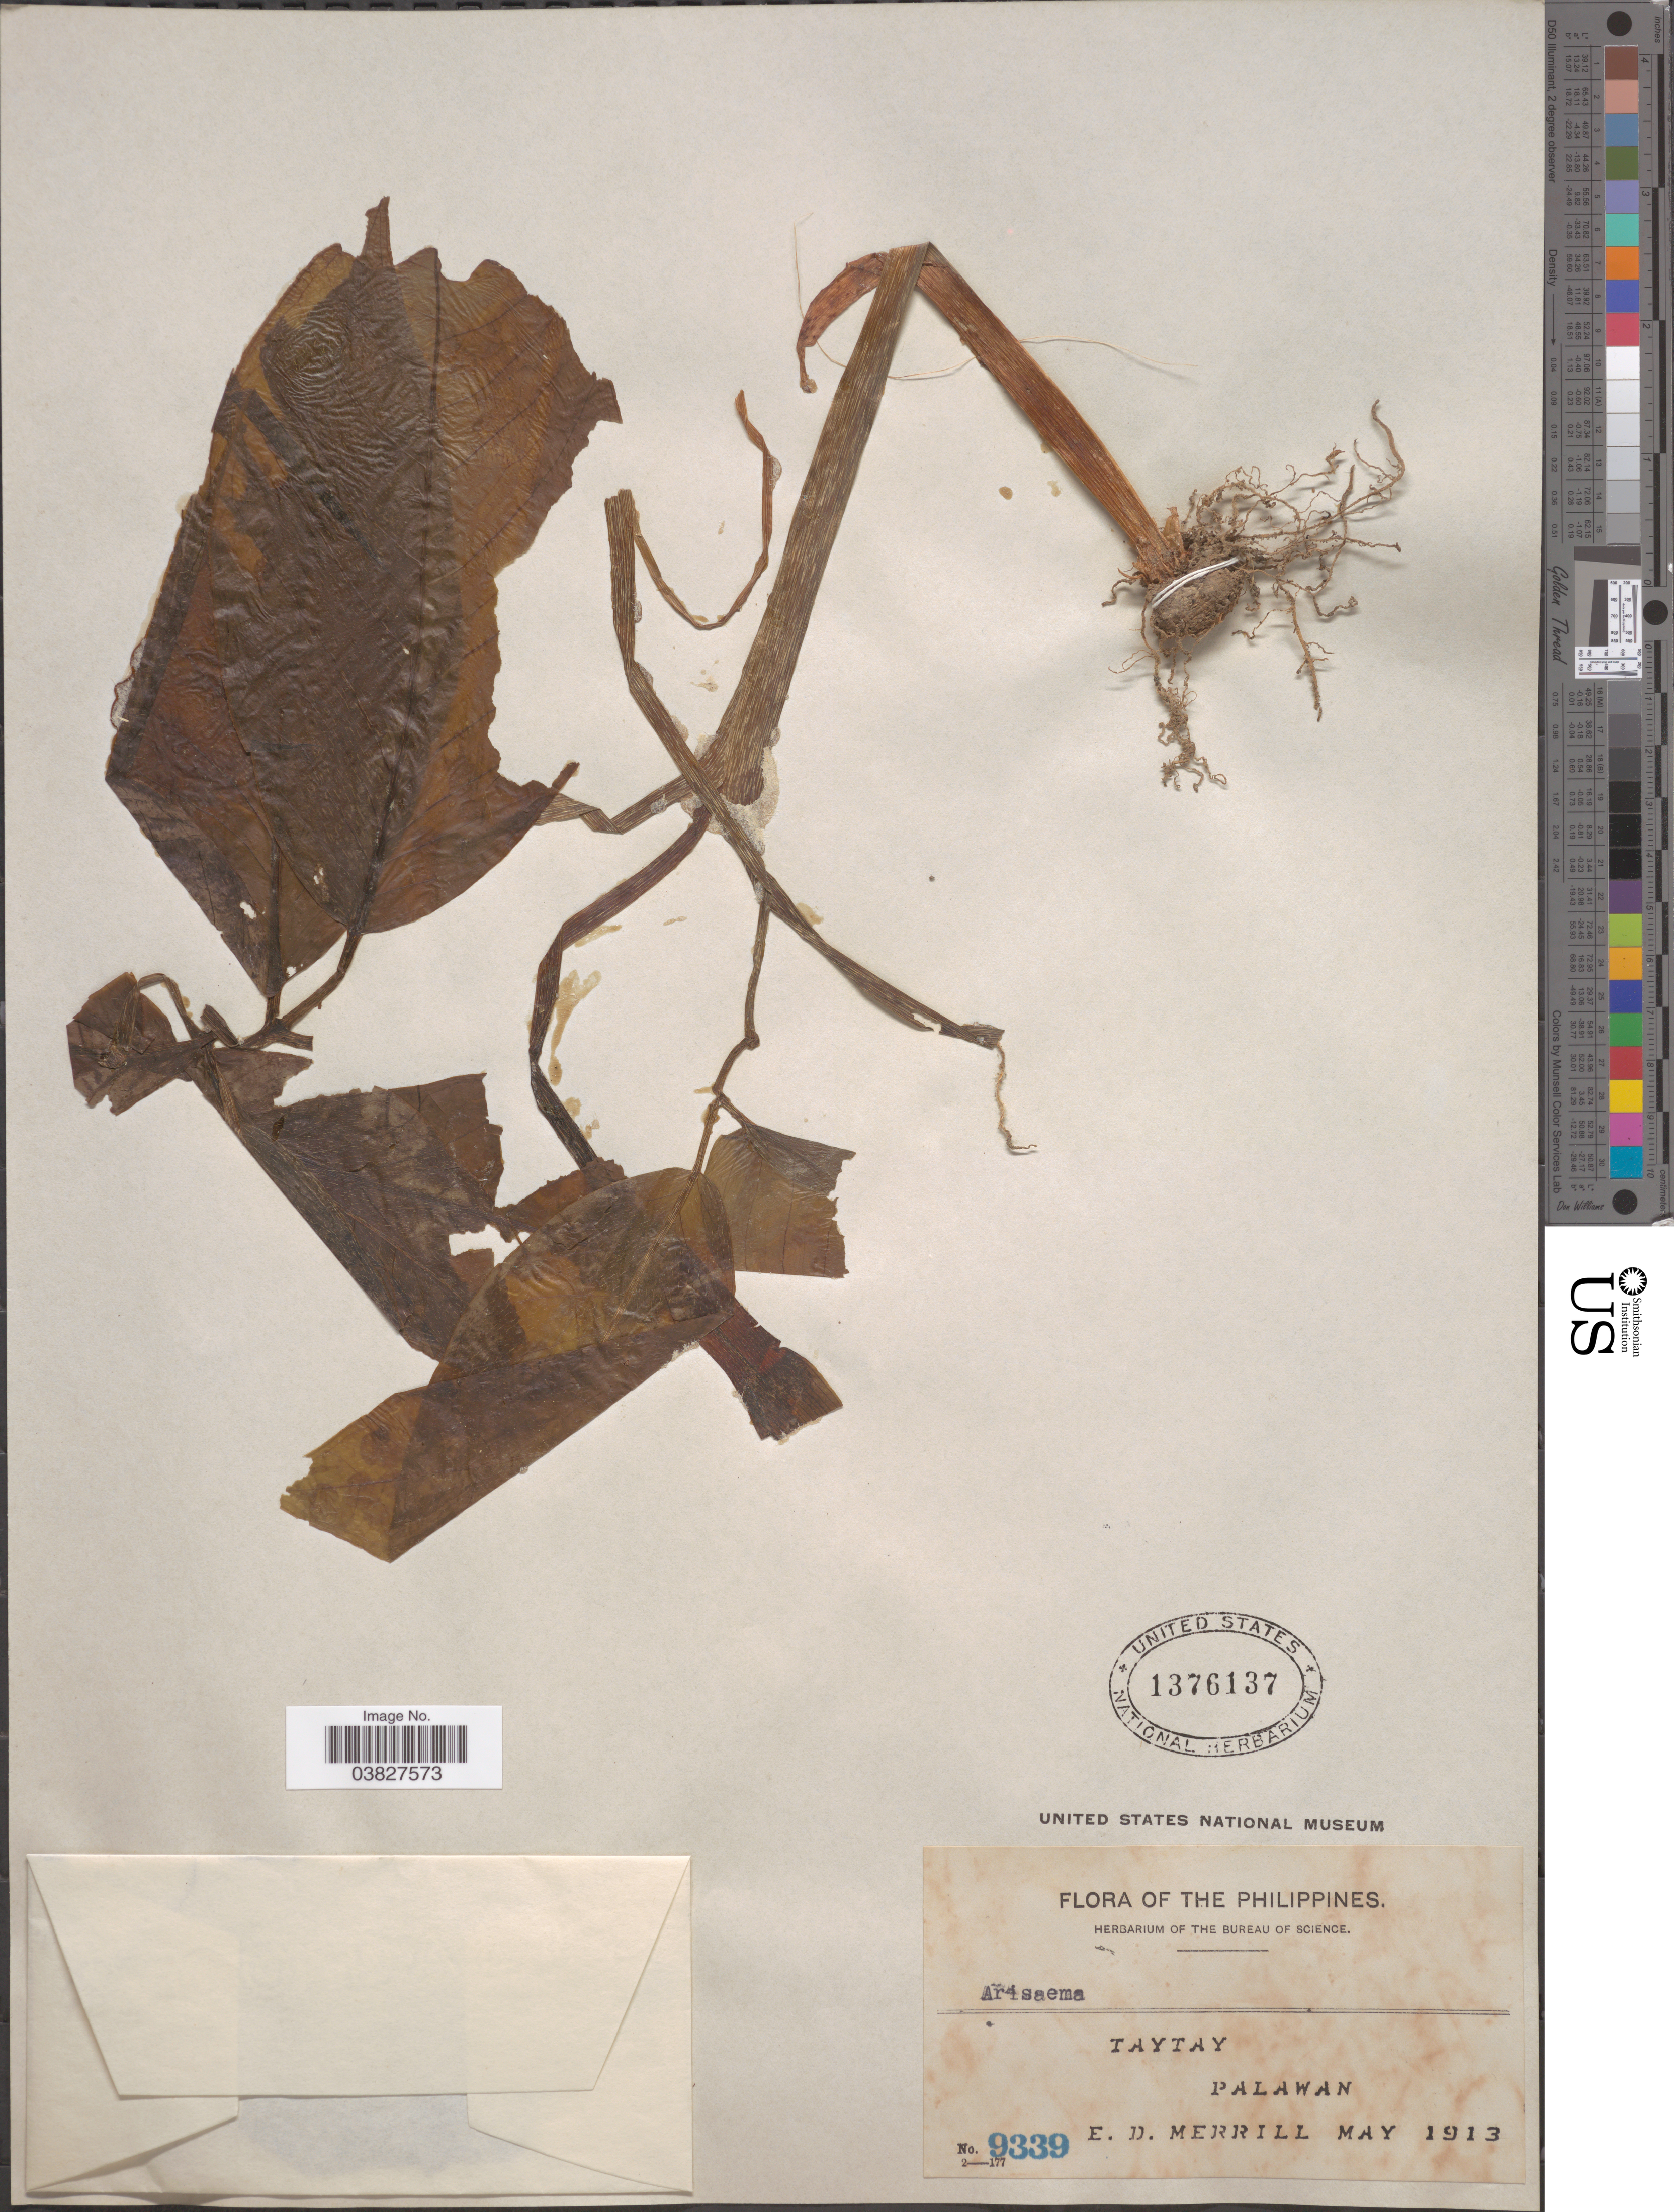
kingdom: Plantae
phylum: Tracheophyta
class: Liliopsida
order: Alismatales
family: Araceae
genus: Arisaema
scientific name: Arisaema laminatum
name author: Blume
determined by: Ma, Zheng Xu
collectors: E. D. Merrill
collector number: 9339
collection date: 1913-05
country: Philippines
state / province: Mimaropa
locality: Tatay, Palawan.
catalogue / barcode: US 1376137